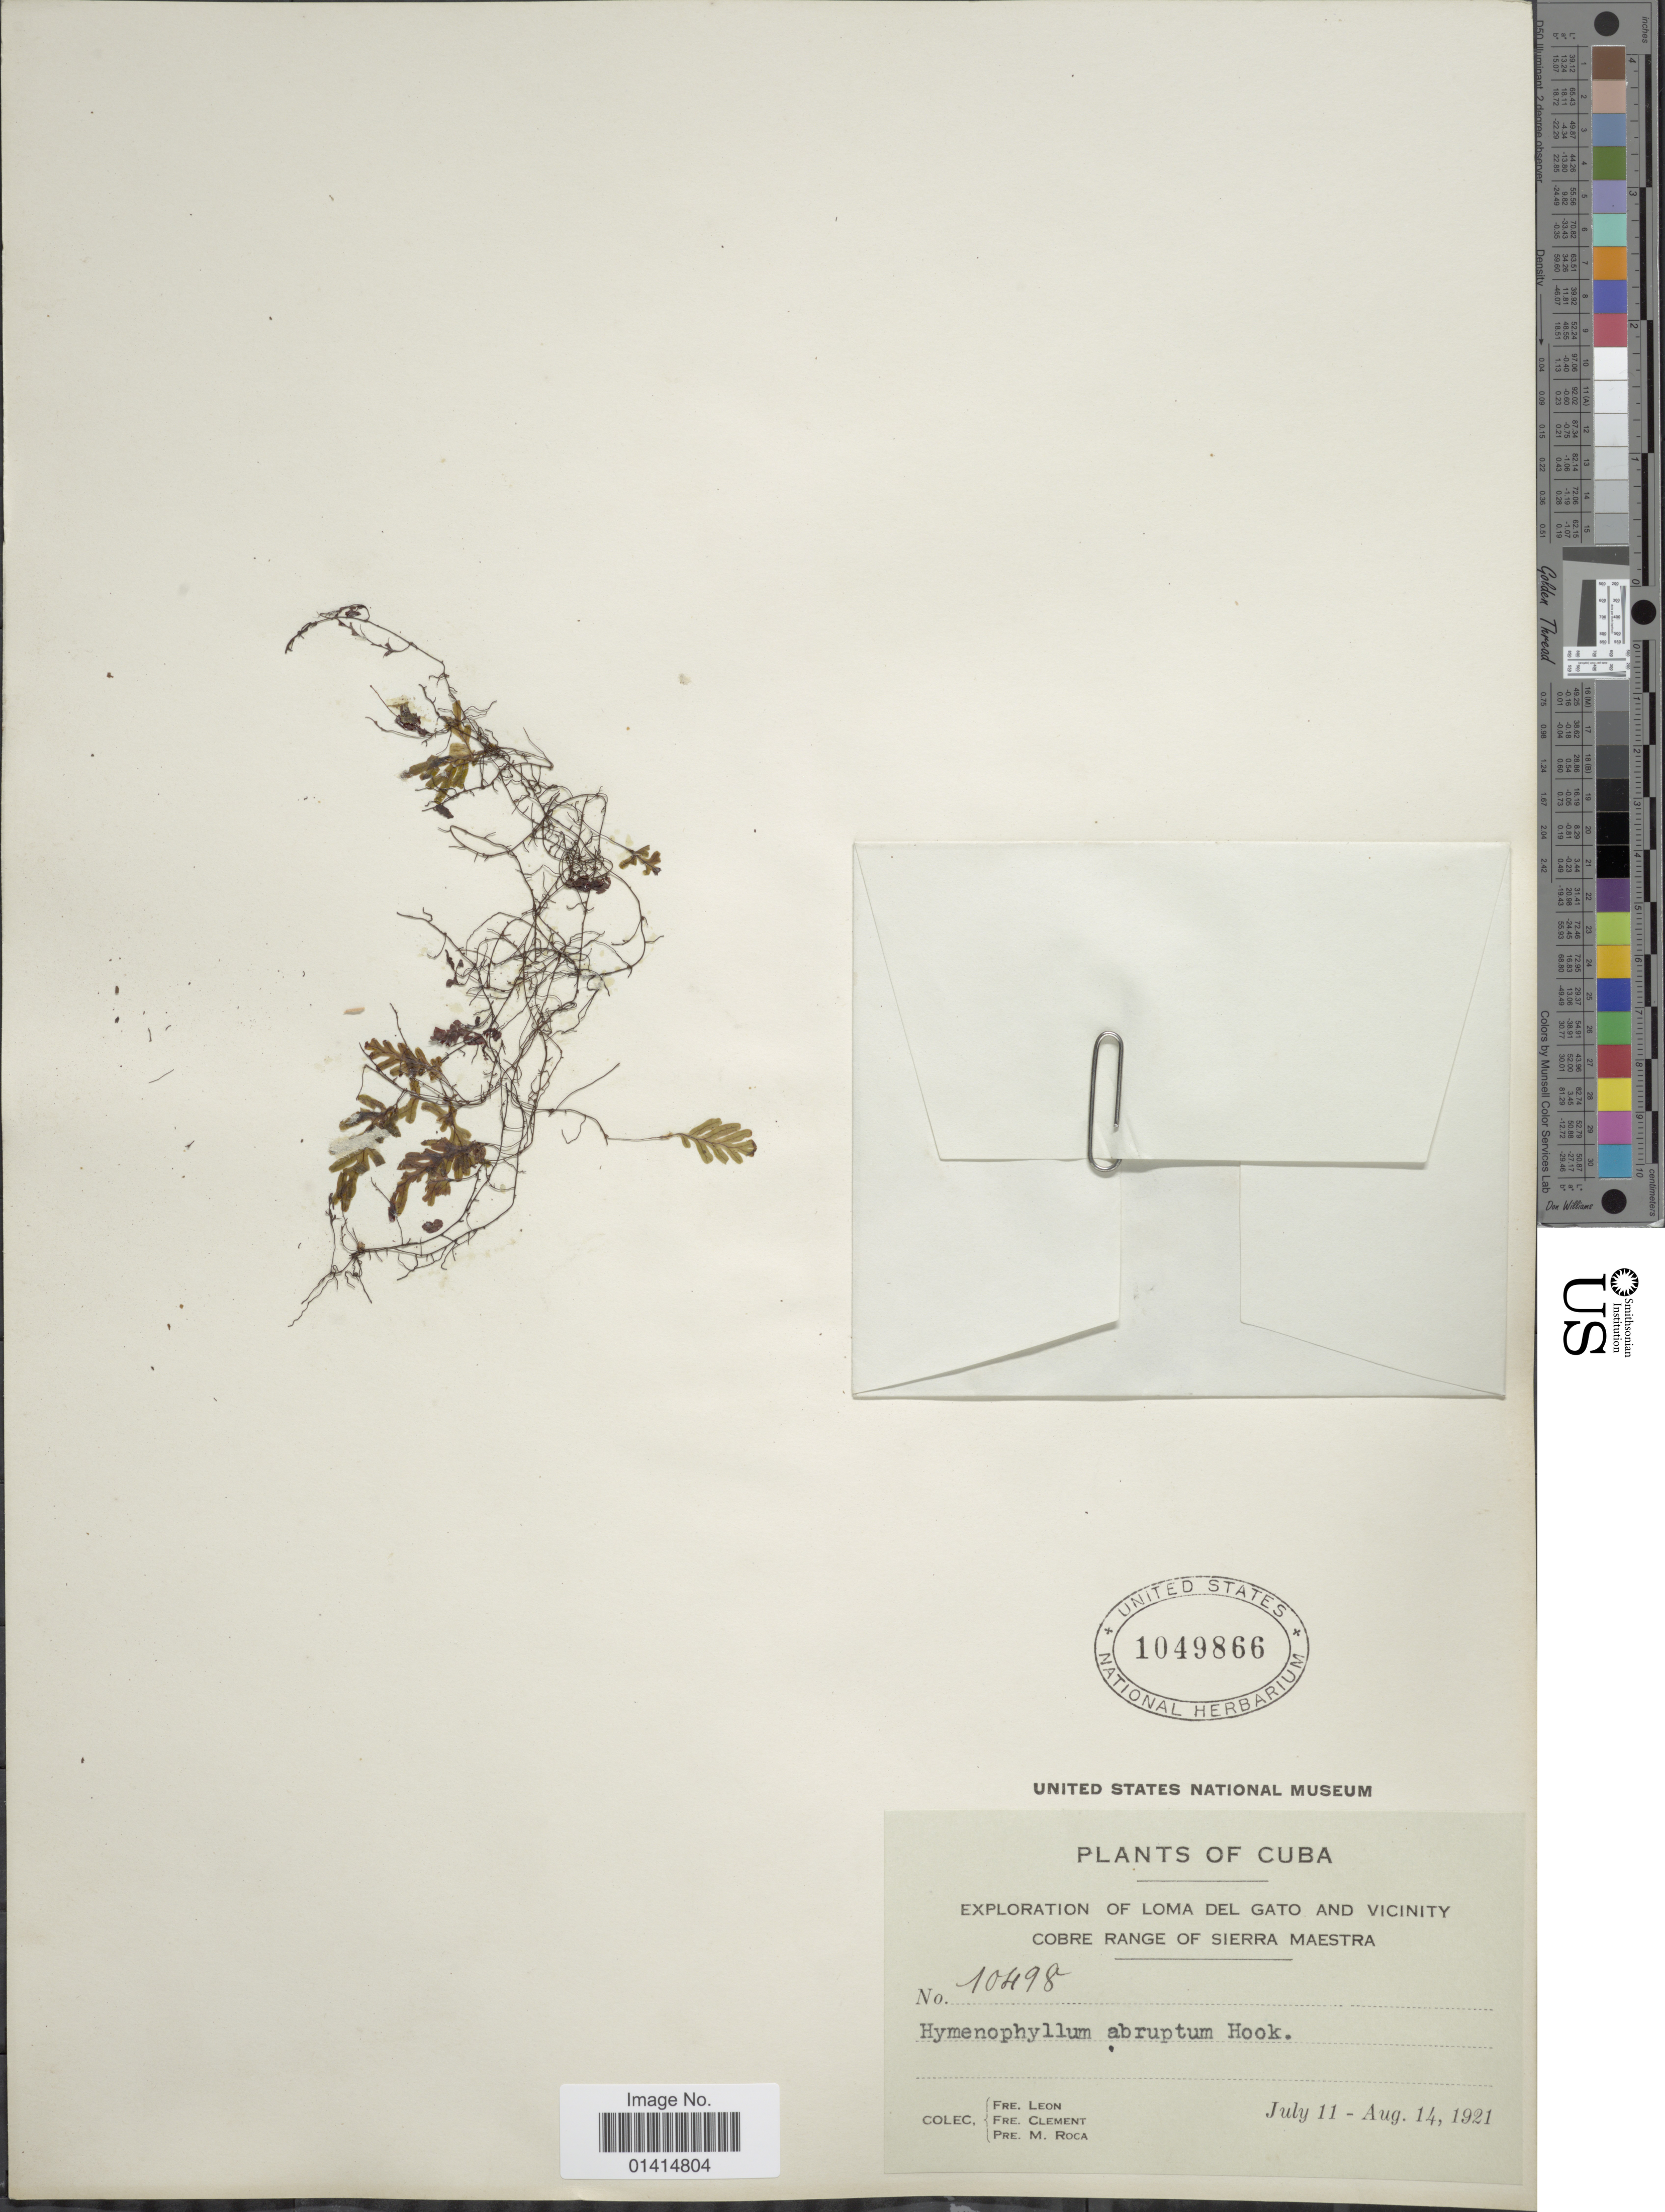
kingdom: Plantae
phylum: Tracheophyta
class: Polypodiopsida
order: Hymenophyllales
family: Hymenophyllaceae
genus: Hymenophyllum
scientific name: Hymenophyllum abruptum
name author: Hook.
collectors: F. Leon, B. Clement & P. Roca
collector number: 10498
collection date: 1921-07-11/1921-08-14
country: Cuba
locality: Loma del Gato and Vicinity Cobre Range of Sierra Maestra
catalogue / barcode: US 1049866